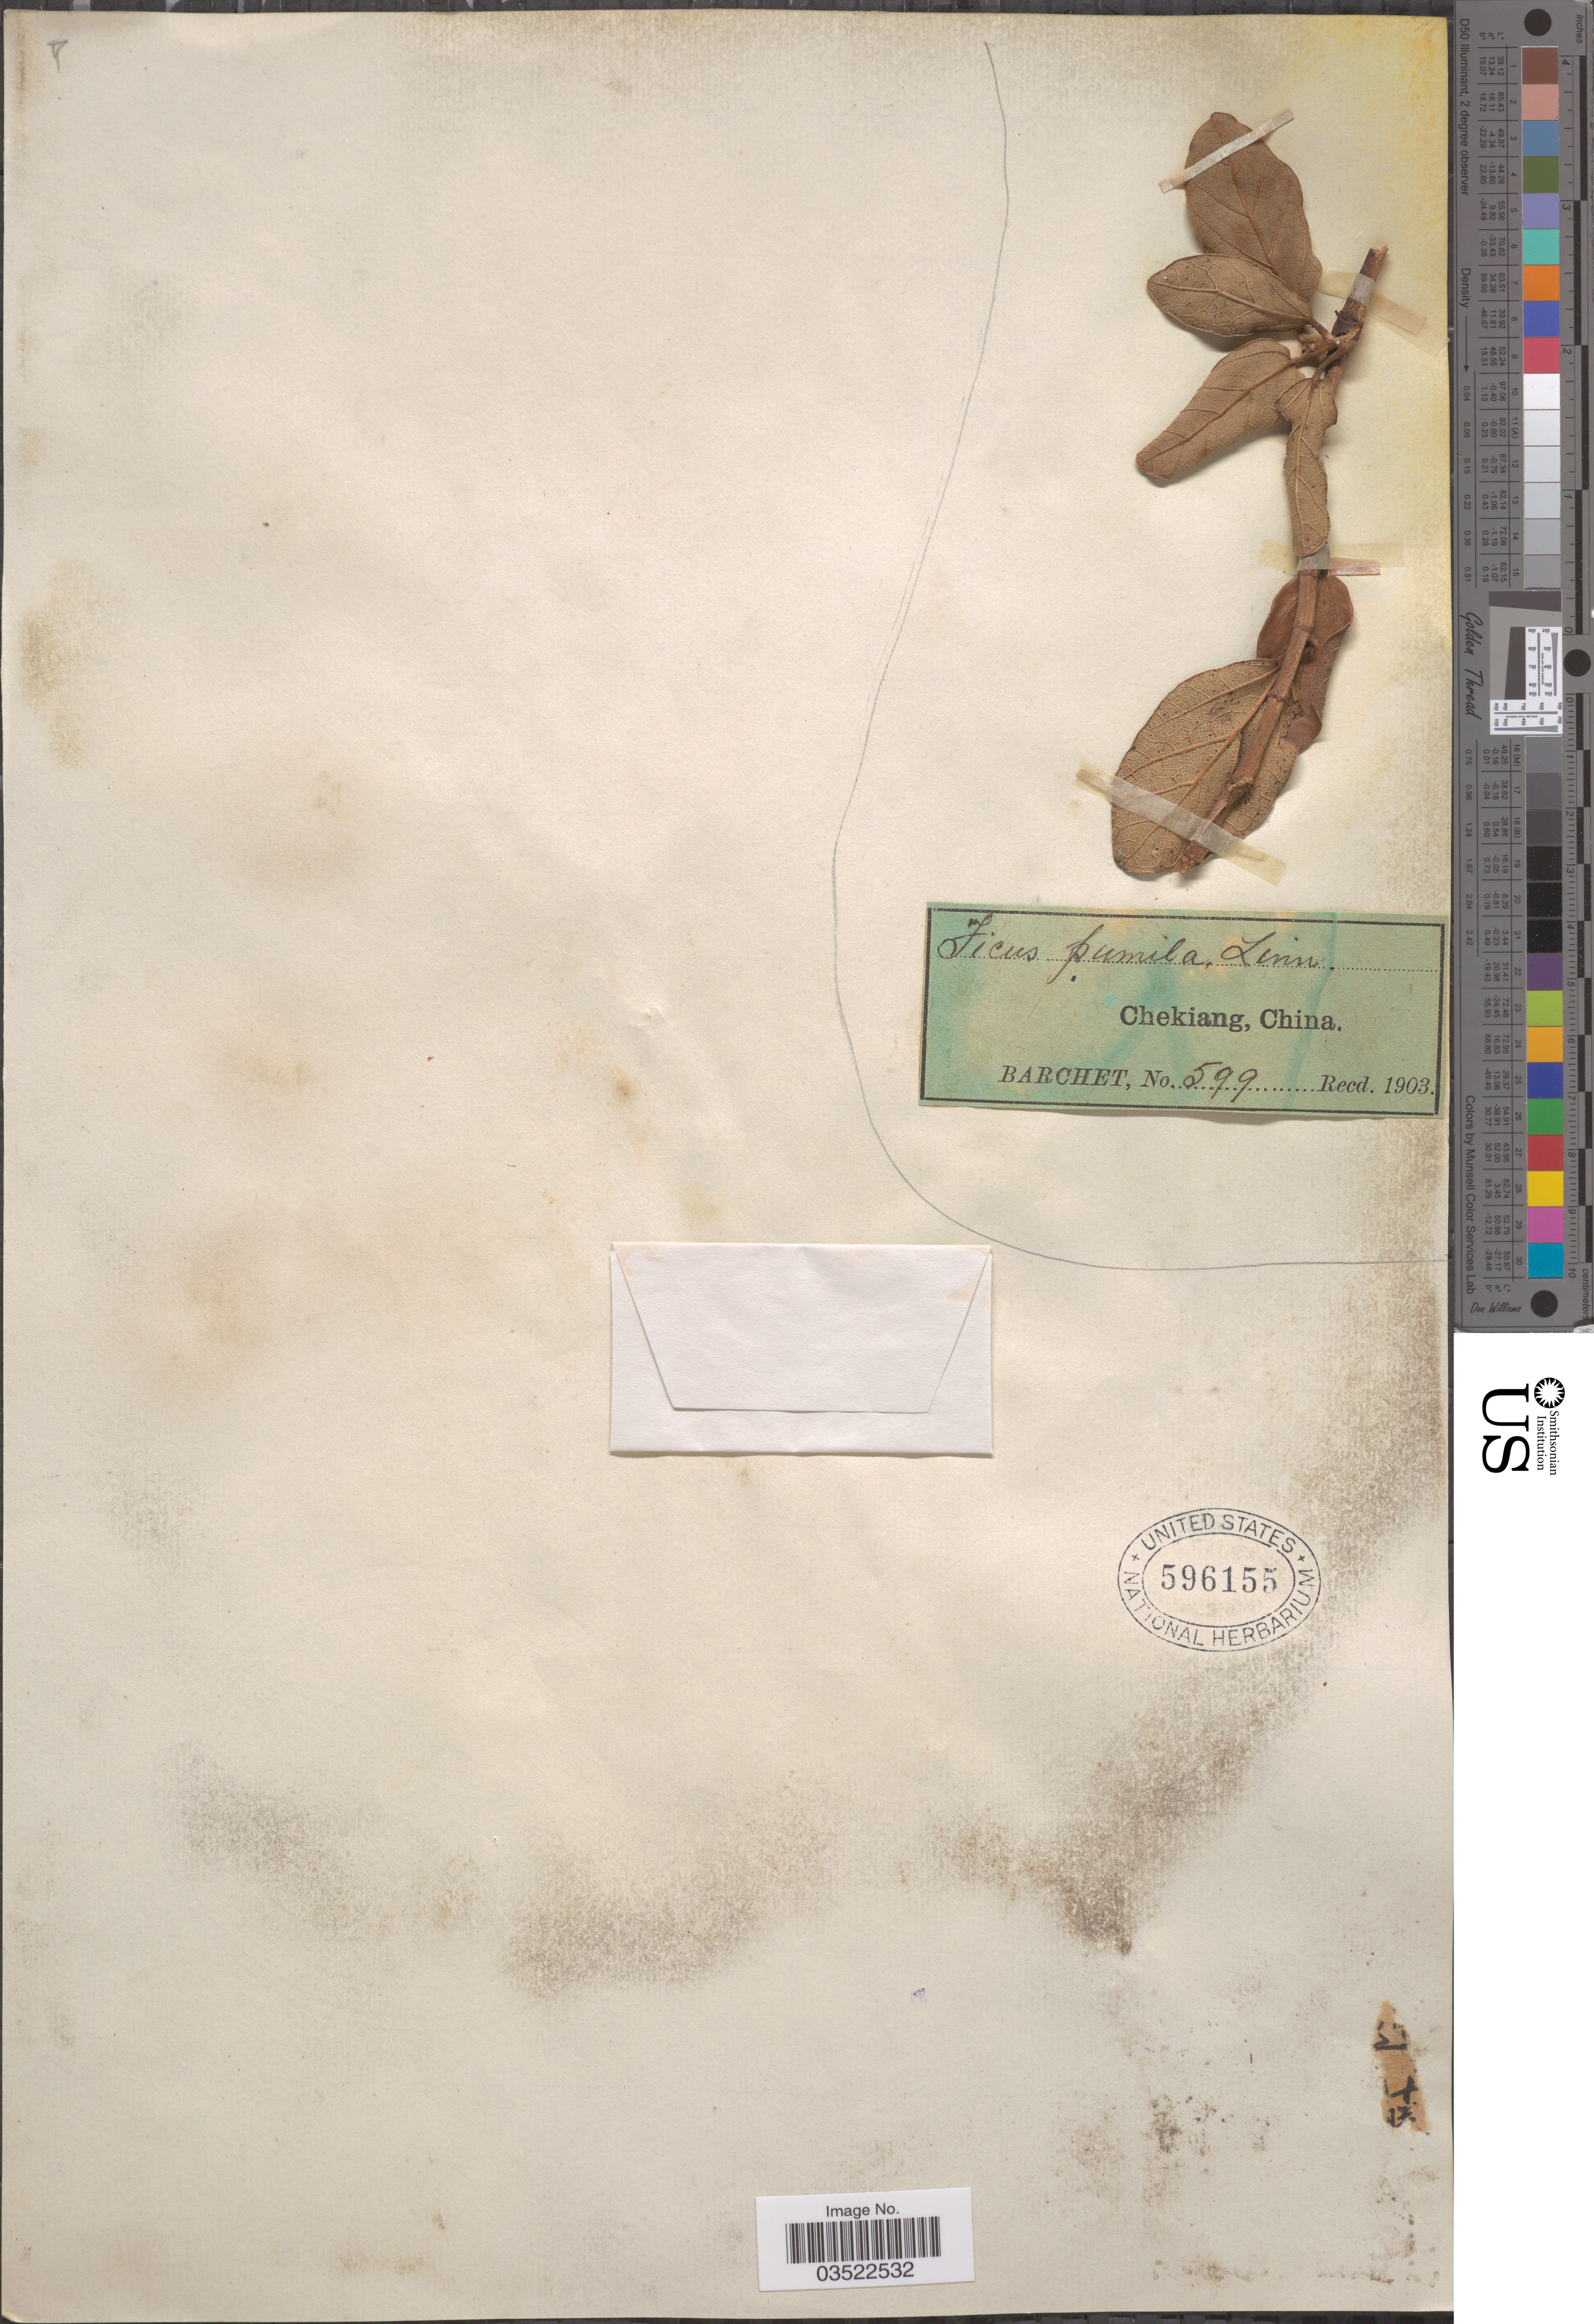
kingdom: Plantae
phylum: Tracheophyta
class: Magnoliopsida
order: Rosales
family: Moraceae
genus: Ficus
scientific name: Ficus pumila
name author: L.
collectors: Barchet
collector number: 599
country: China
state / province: Zhejiang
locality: Chekiang.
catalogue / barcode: US 596155